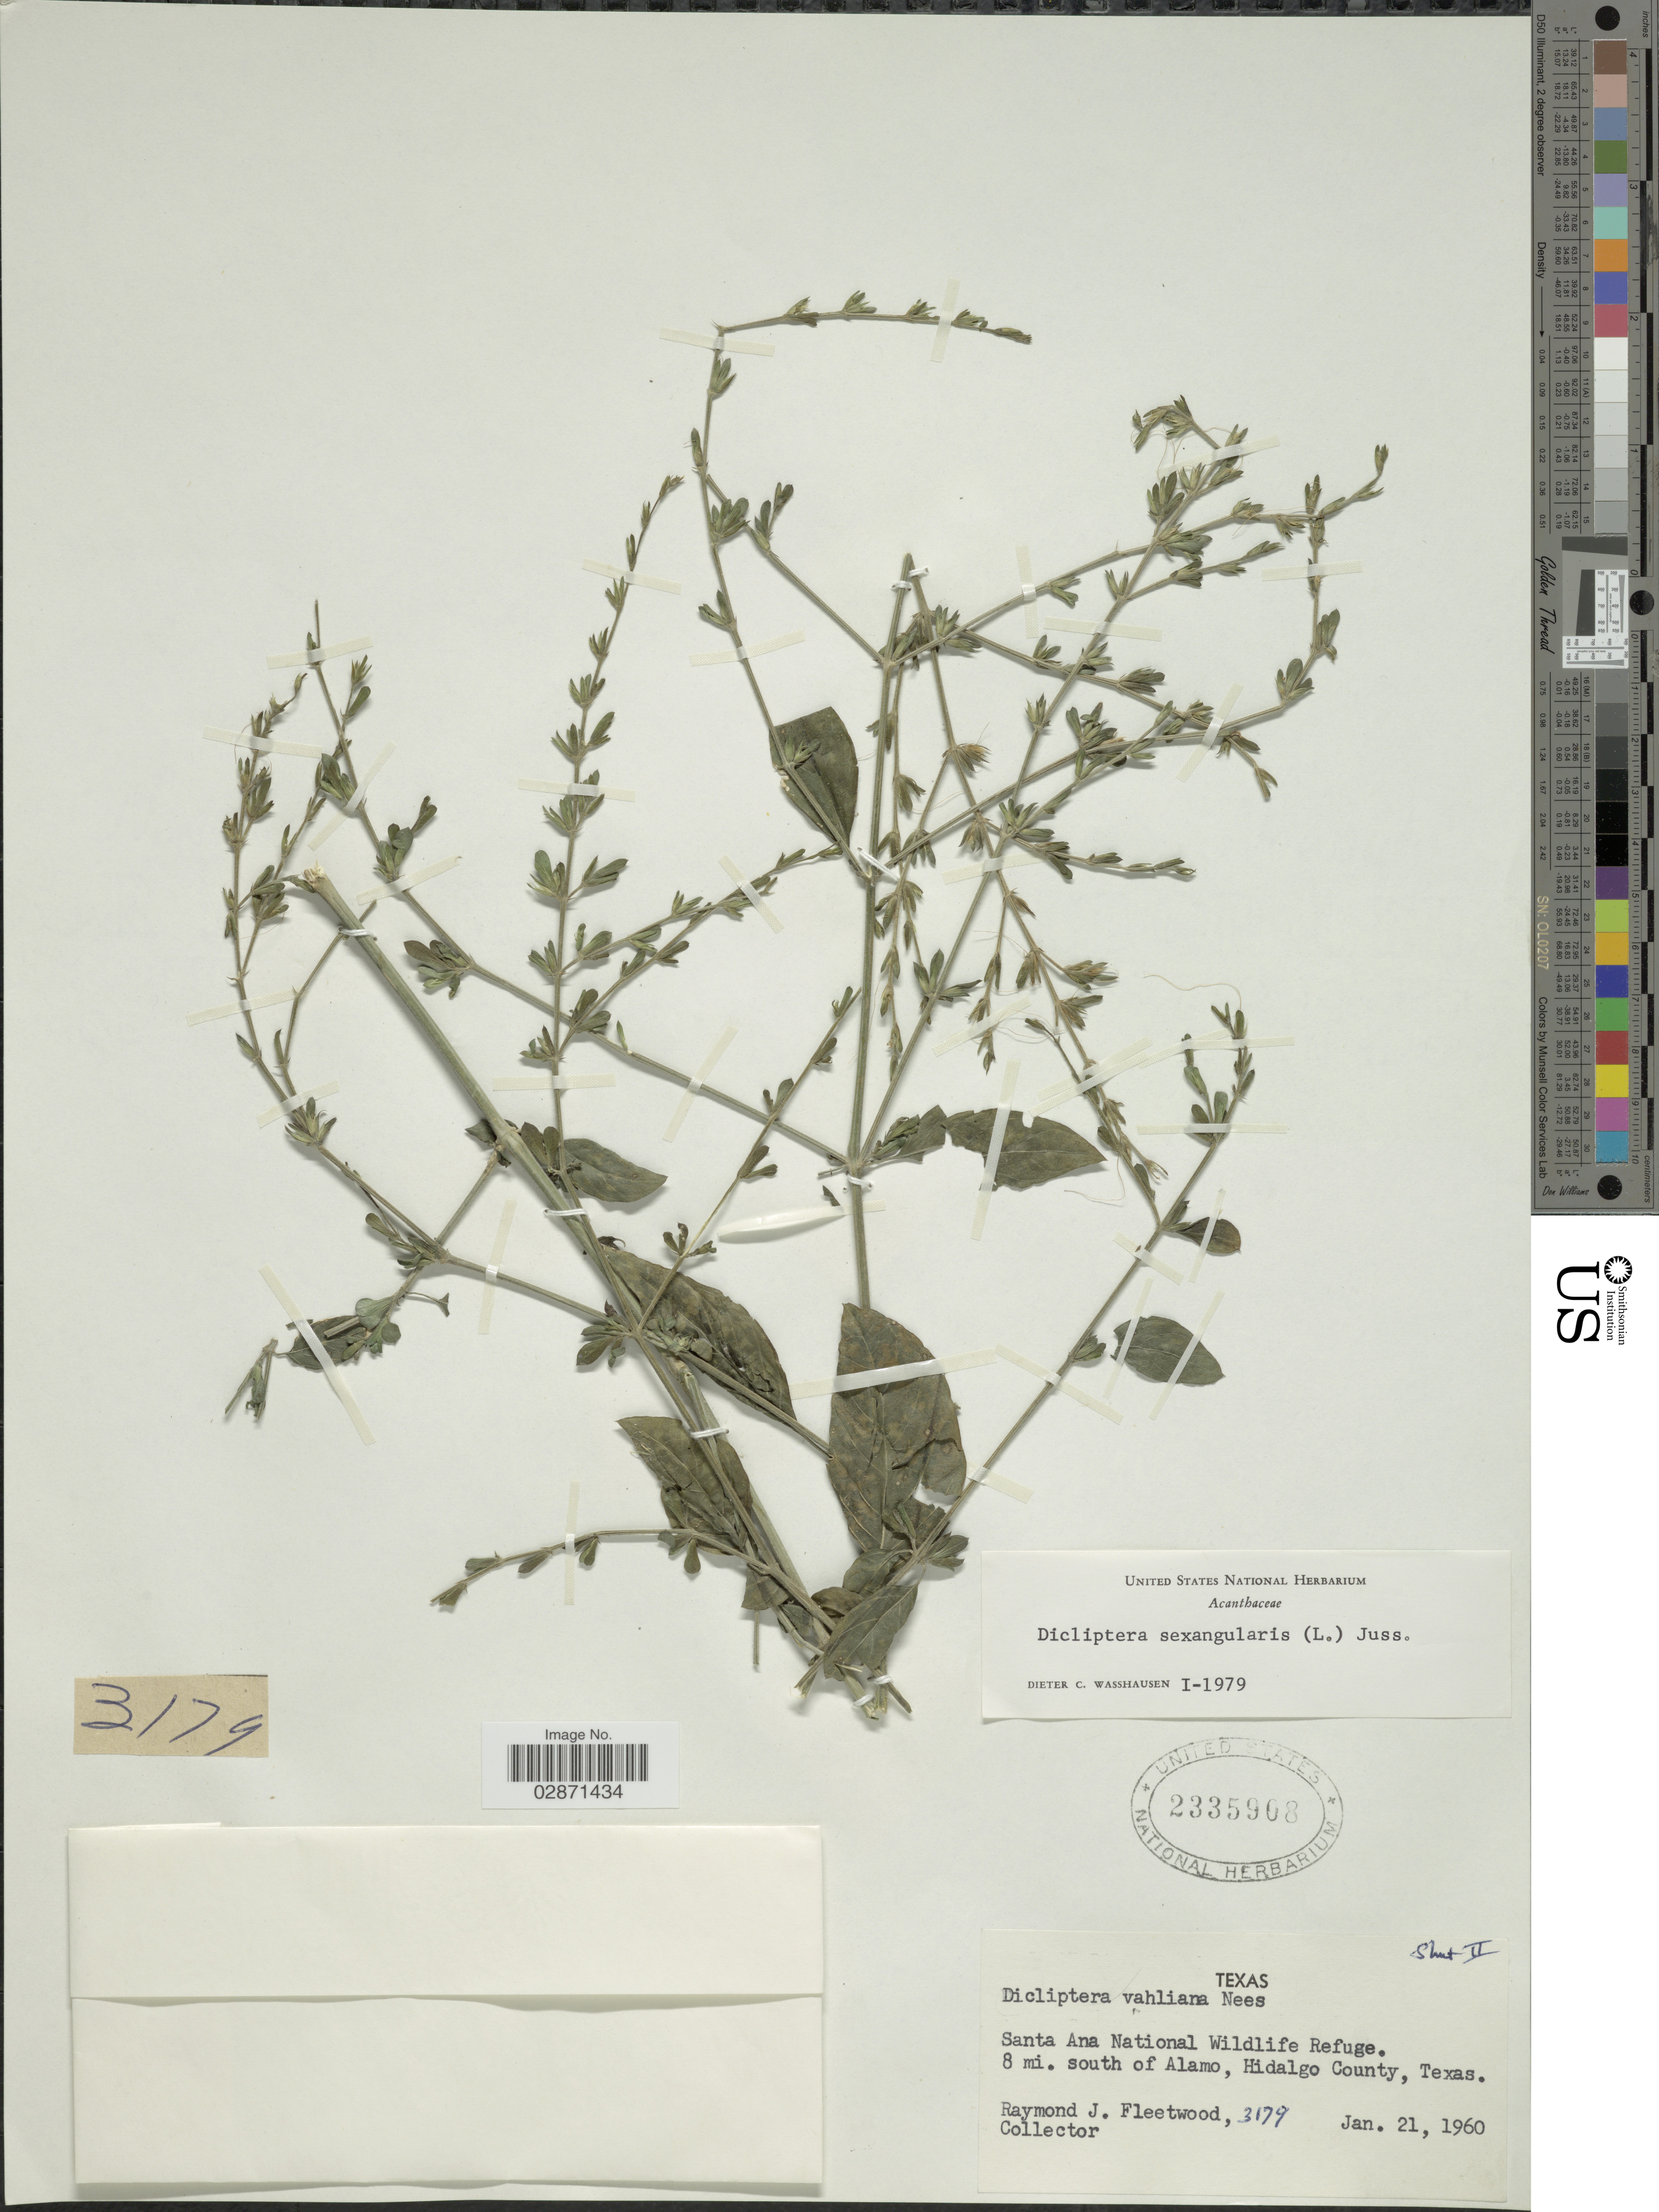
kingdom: Plantae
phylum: Tracheophyta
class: Magnoliopsida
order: Lamiales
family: Acanthaceae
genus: Dicliptera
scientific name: Dicliptera sexangularis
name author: (L.) Juss.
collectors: R. J. Fleetwood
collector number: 3179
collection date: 1960-01-21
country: United States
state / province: Texas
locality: Santa Ana National Wildlife Refuge. 8 mi. south of Alamo, Hidalgo County.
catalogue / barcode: US 2335908